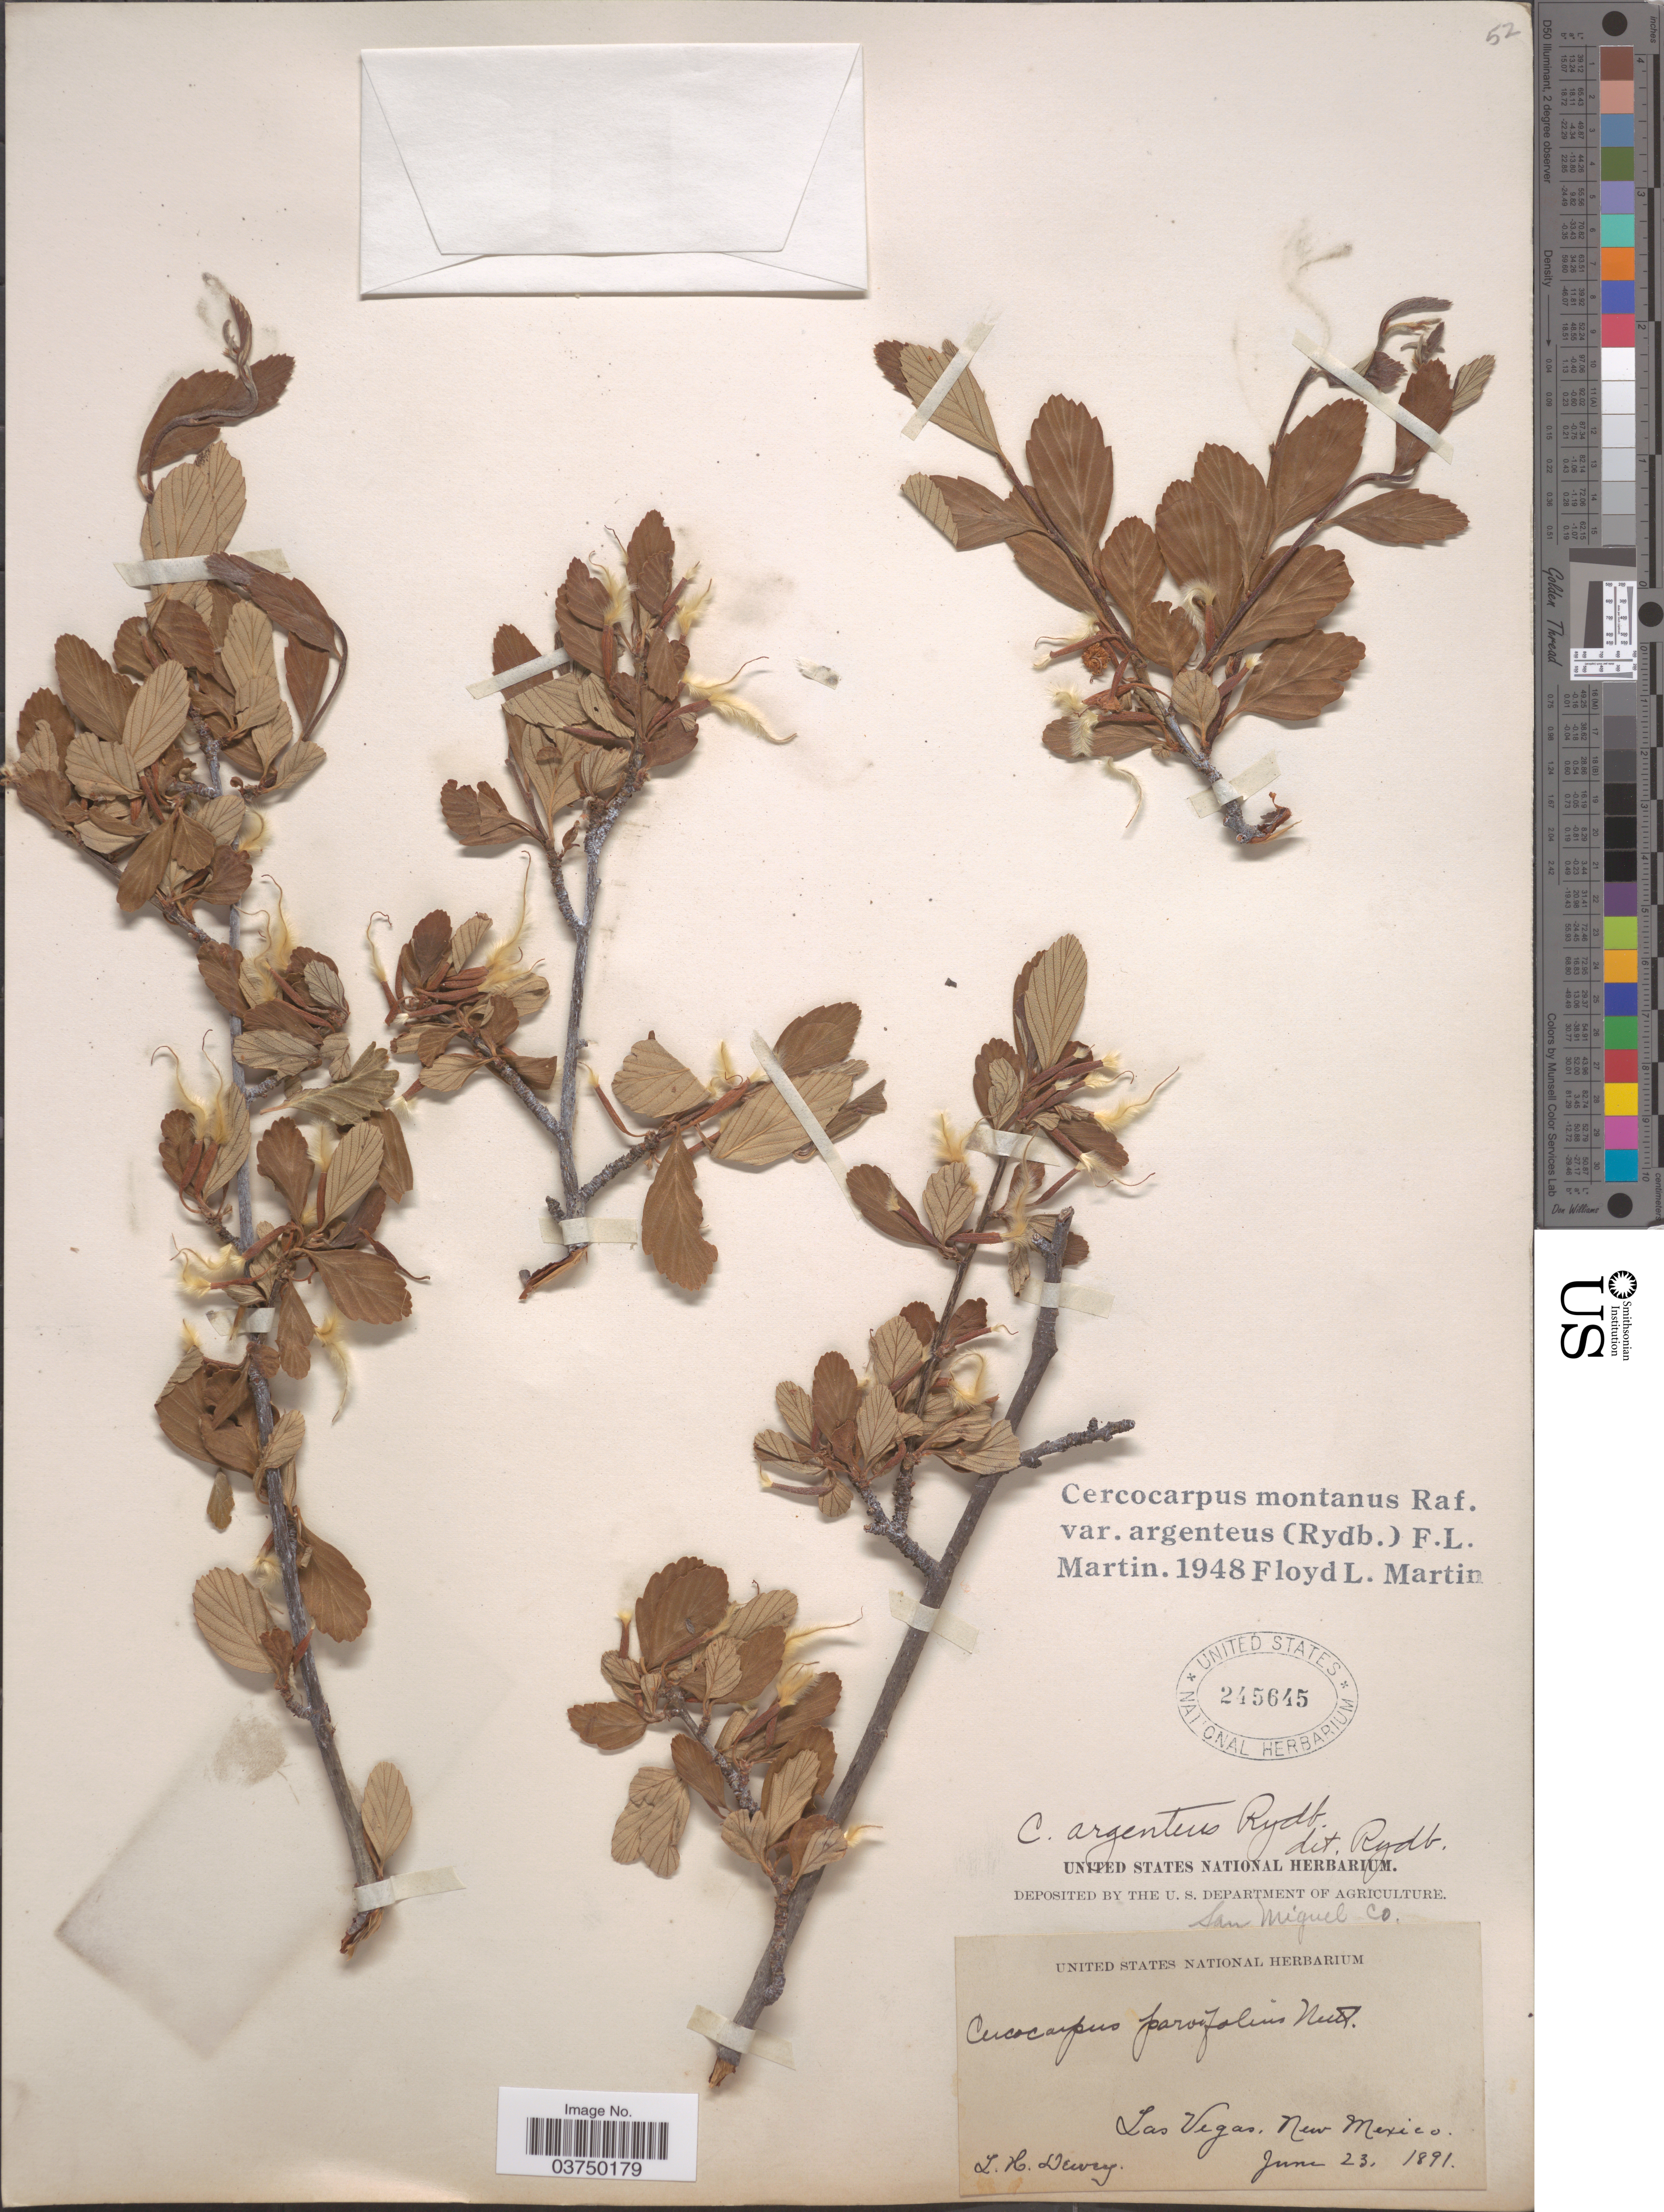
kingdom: Plantae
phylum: Tracheophyta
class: Magnoliopsida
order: Rosales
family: Rosaceae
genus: Cercocarpus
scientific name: Cercocarpus montanus var. argenteus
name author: (Rydb.) F.L. Martin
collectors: L. H. Dewey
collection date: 1891-06-23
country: United States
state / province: New Mexico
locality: Las Vegas. San Miguel Co.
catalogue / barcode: US 245645